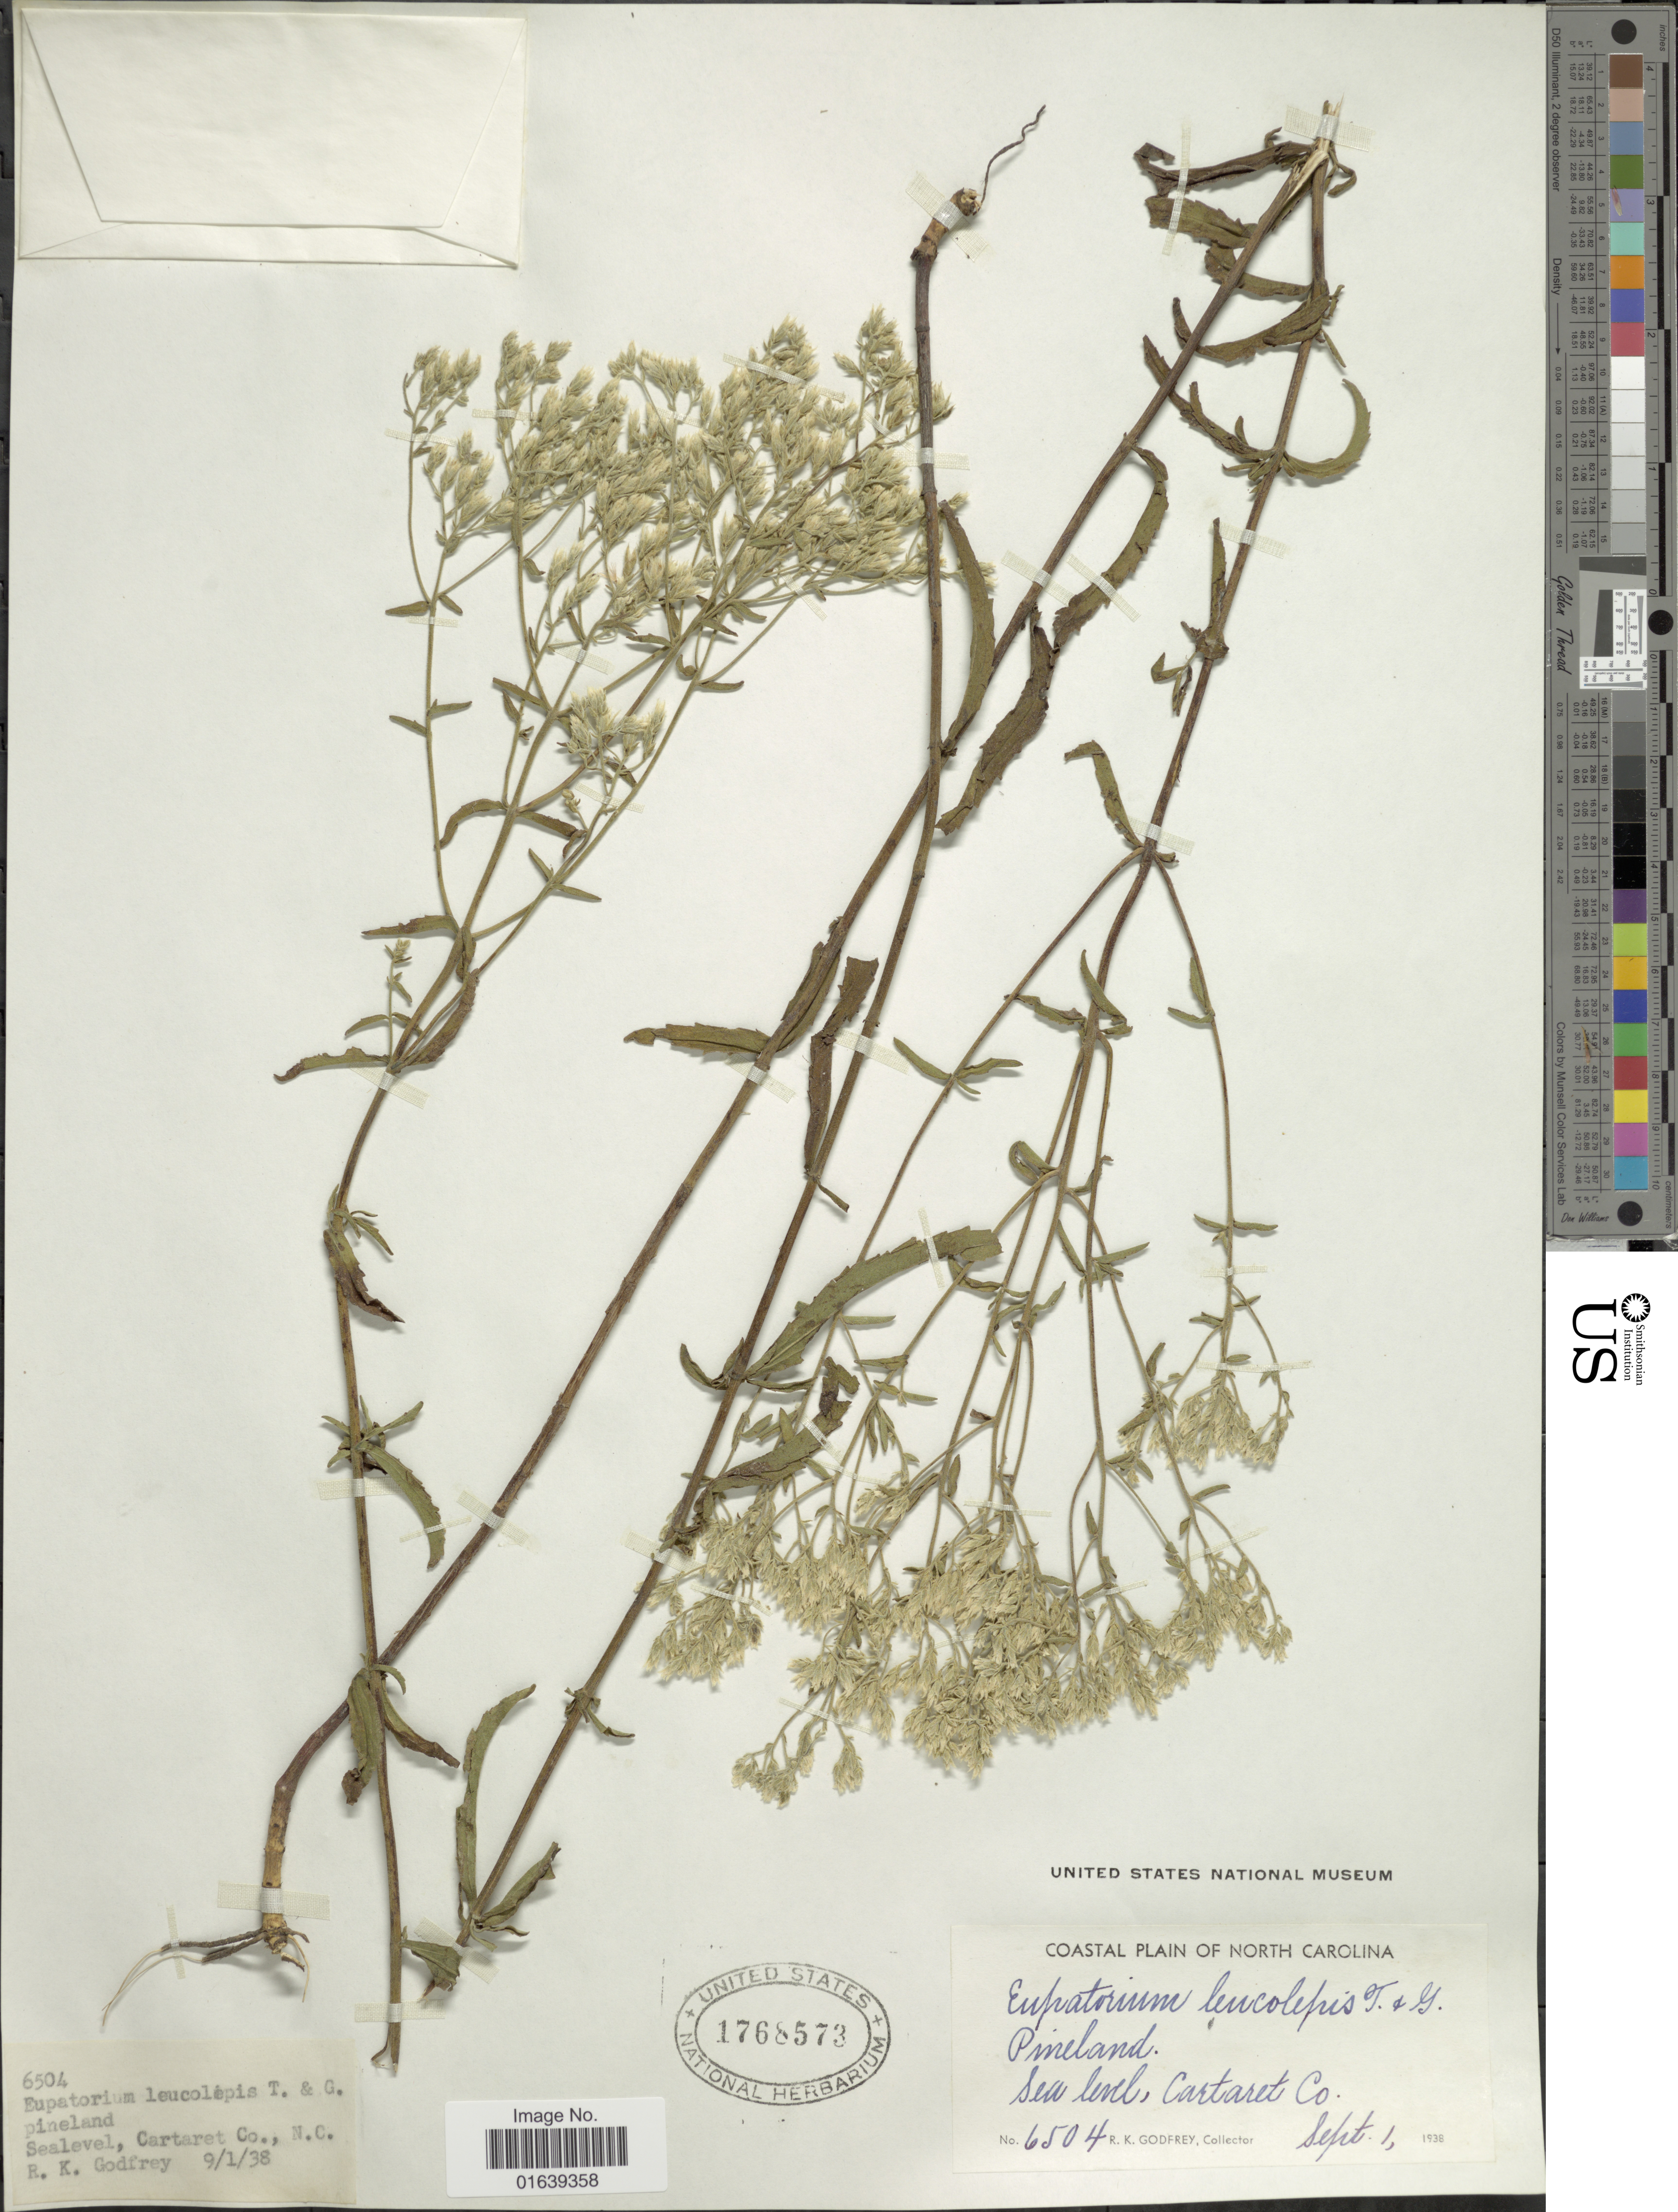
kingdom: Plantae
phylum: Tracheophyta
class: Magnoliopsida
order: Asterales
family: Asteraceae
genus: Eupatorium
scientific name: Eupatorium leucolepis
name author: (DC.) Torr. & A. Gray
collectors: R. K. Godfrey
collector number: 6504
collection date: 1938-09-01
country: United States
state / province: North Carolina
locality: North Carolina. Cartaret Co.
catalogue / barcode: US 1768573